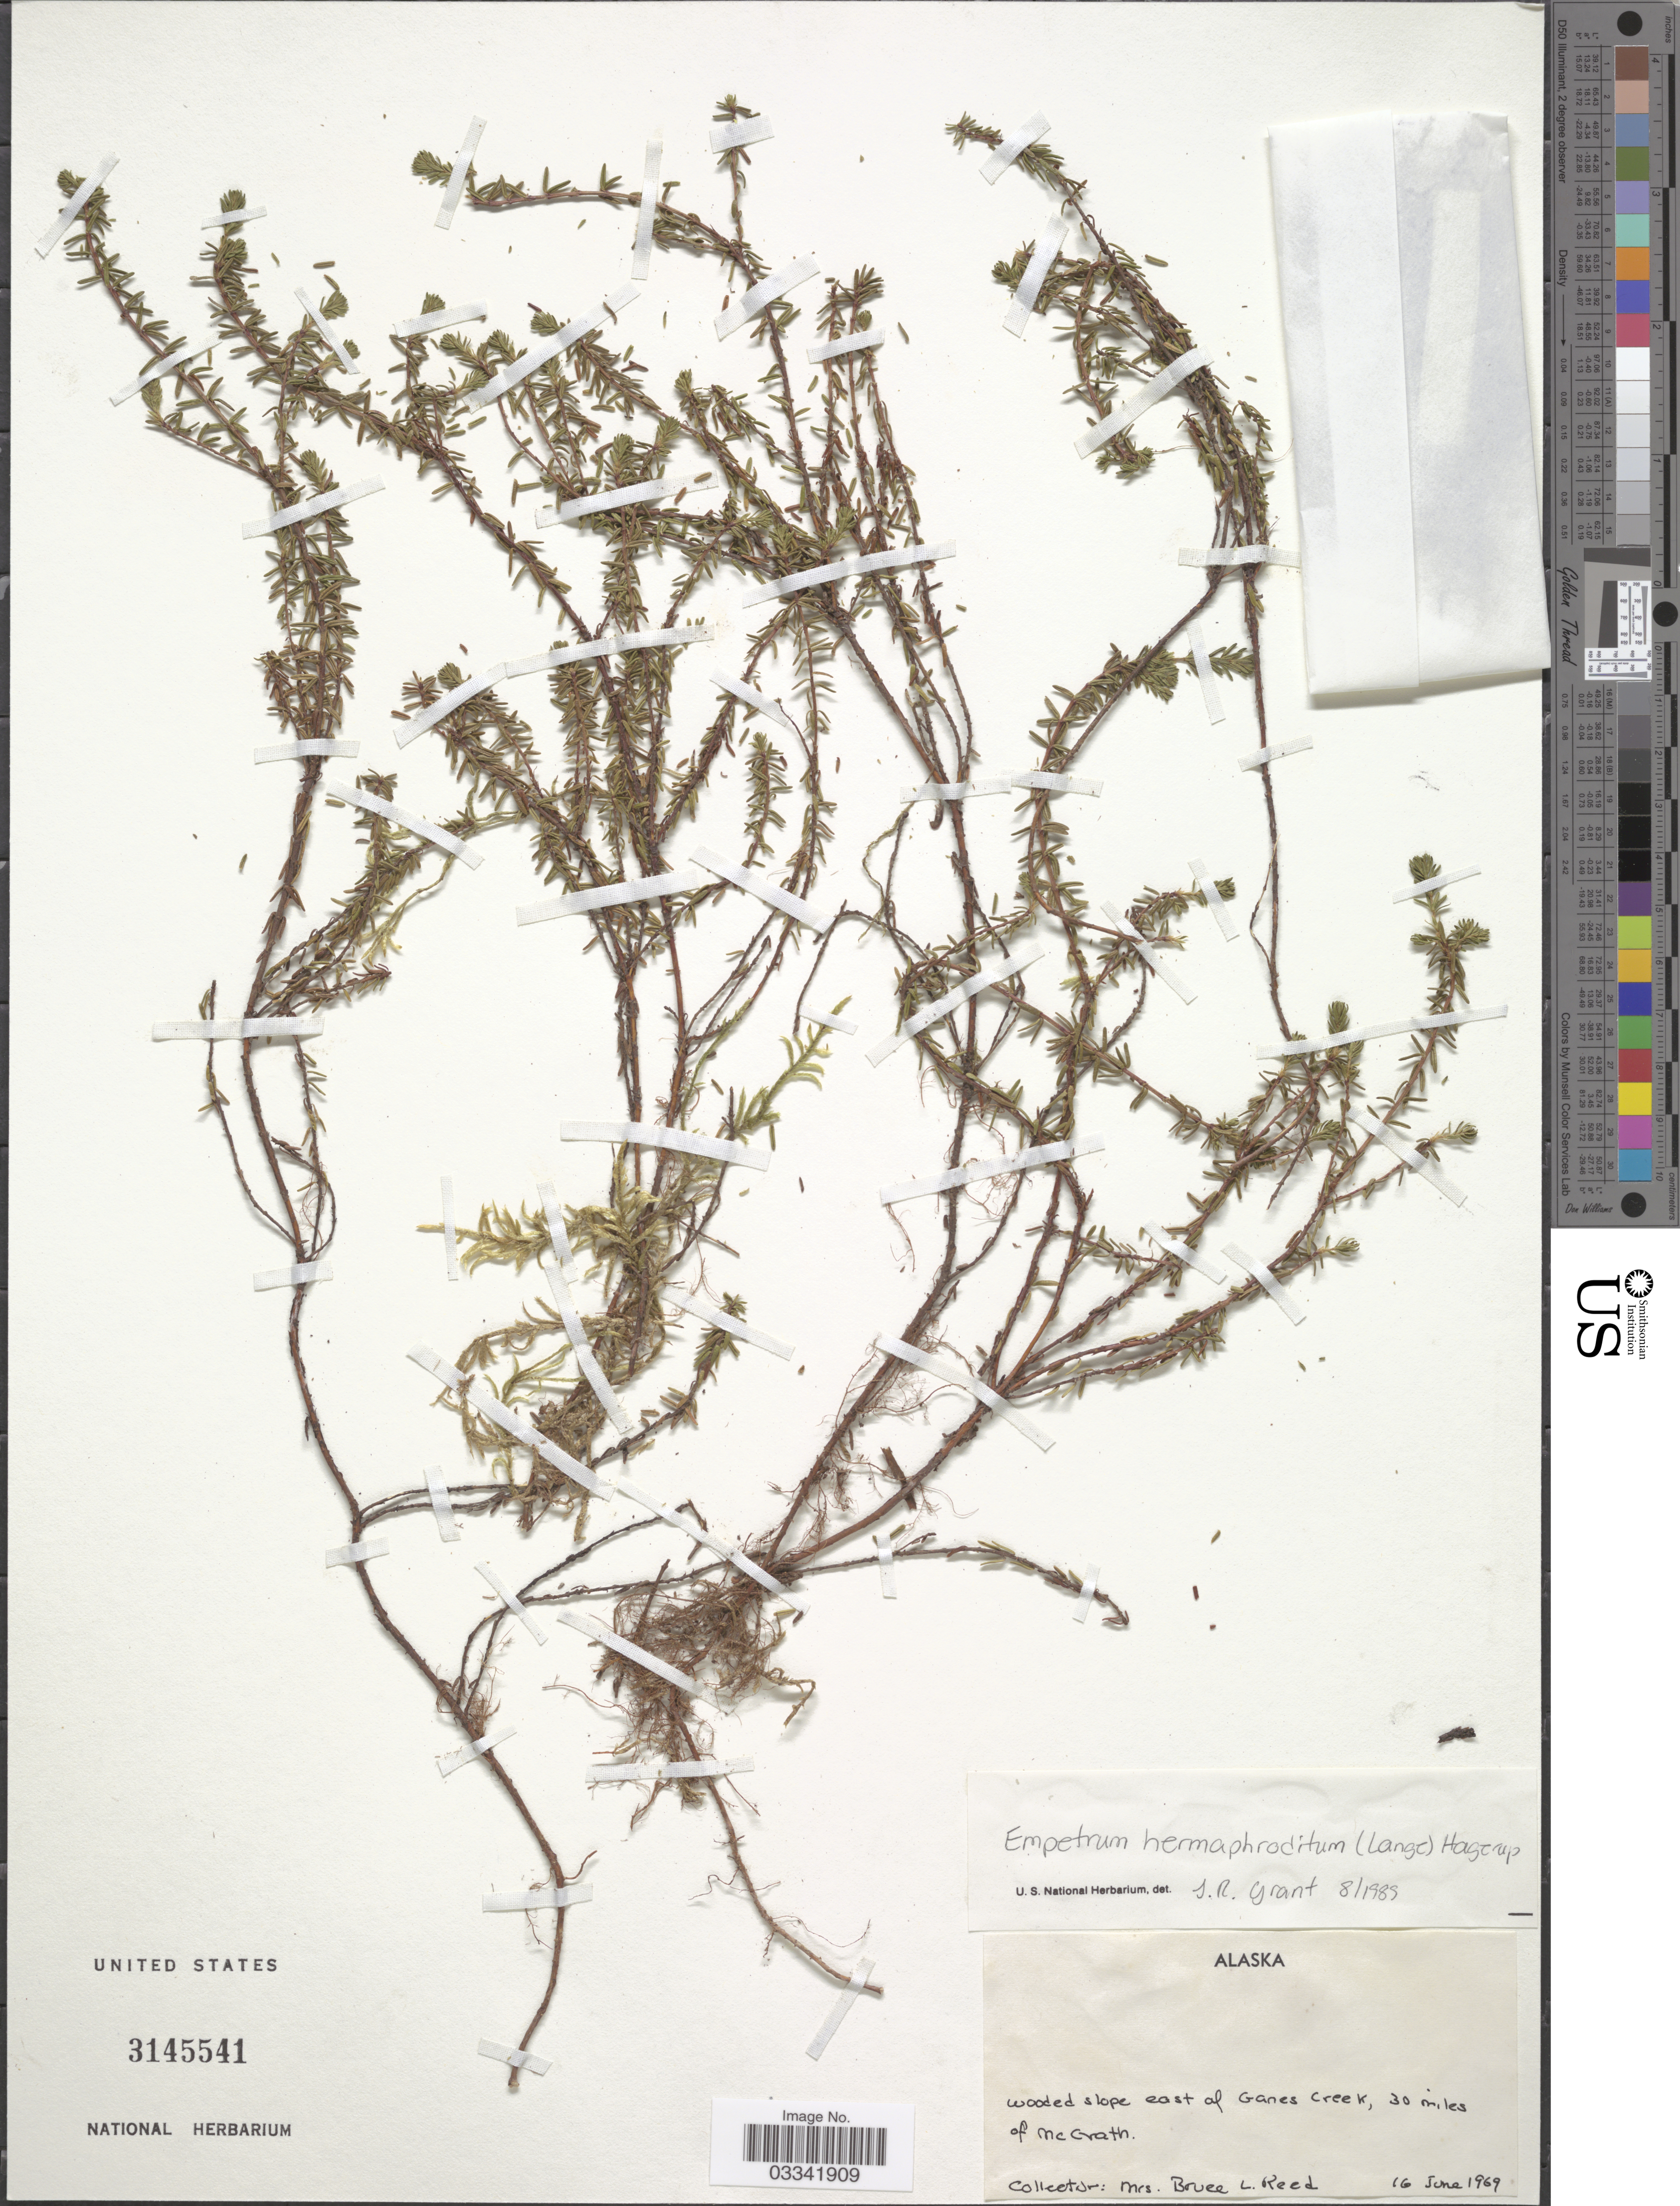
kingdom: Plantae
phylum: Tracheophyta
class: Magnoliopsida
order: Ericales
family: Ericaceae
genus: Empetrum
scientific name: Empetrum nigrum subsp. hermaphroditum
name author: (Hagerup) Böcher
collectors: B. Reed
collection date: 1969-06-16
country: United States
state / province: Alaska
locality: Wooded slope east of Ganes Creek, 30 miles of McGrath.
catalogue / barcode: US 3145541